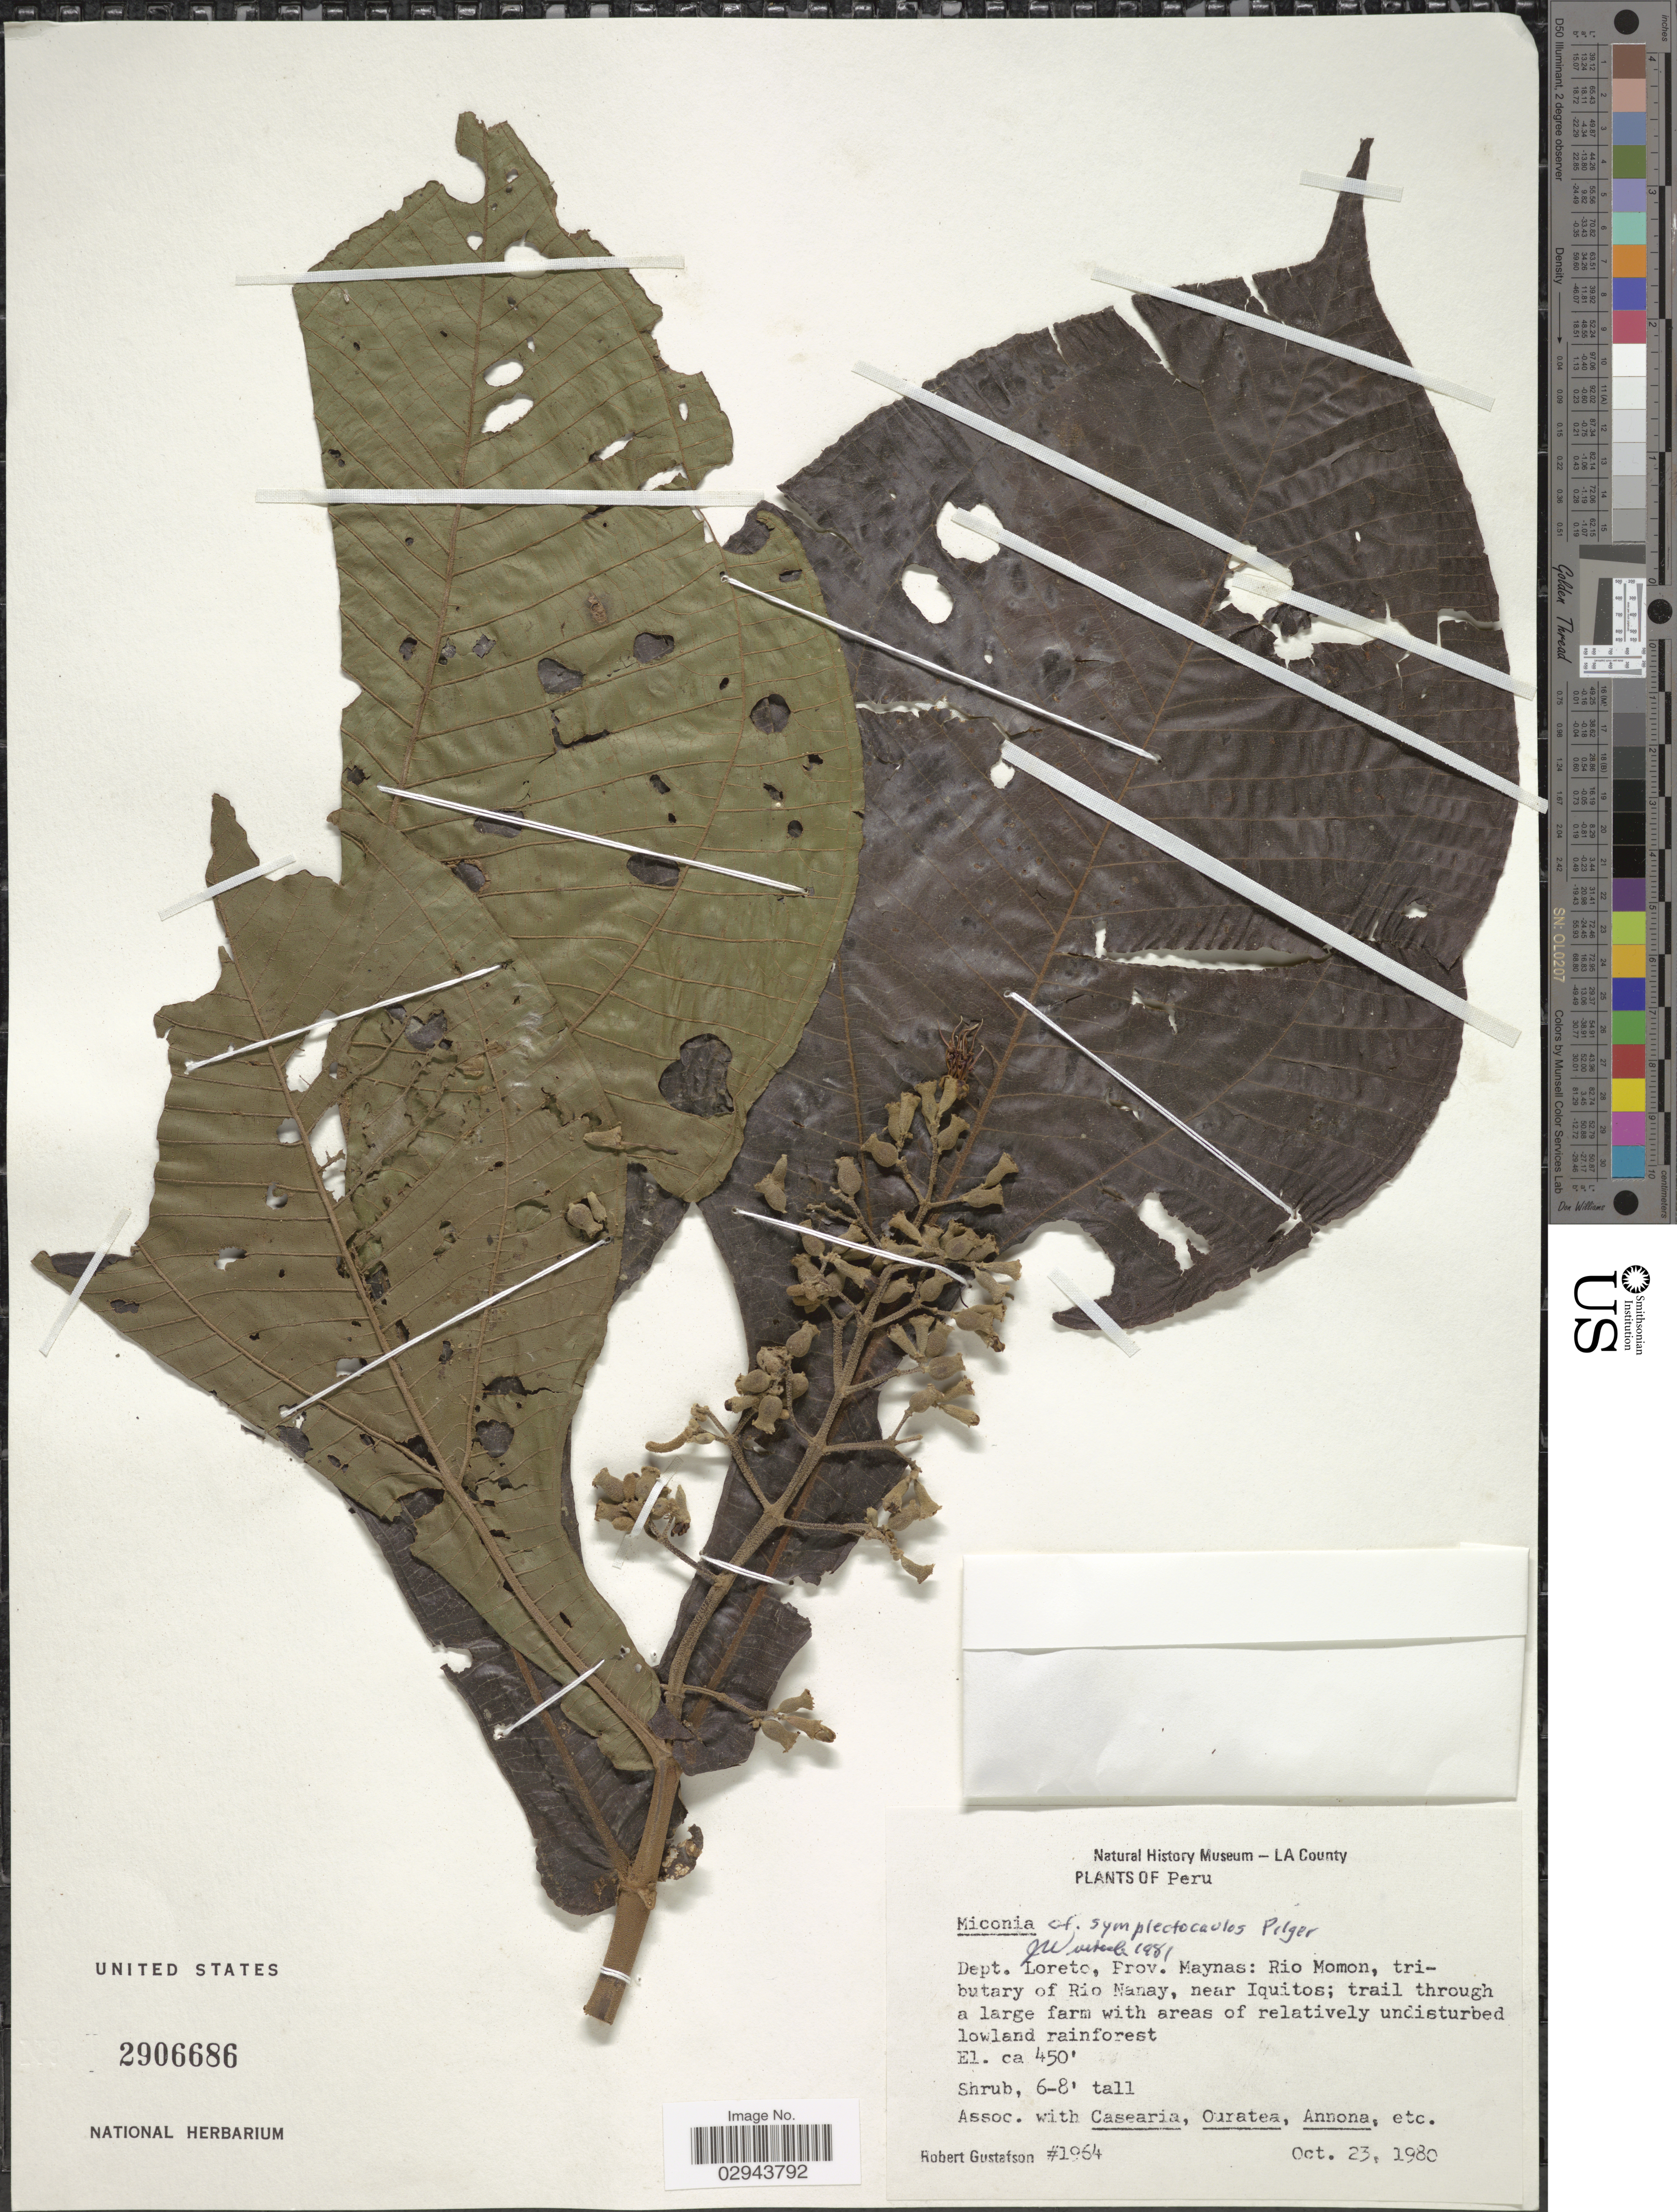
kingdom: Plantae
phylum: Tracheophyta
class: Magnoliopsida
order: Myrtales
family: Melastomataceae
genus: Miconia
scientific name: Miconia symplectocaulos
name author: Pilg.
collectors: R. Gustafson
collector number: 1964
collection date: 1980-10-23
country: Peru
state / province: Loreto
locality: Dept. Loreto, Prov. Maynas: Rio Momon, tributary of Rio Nanay, near Iquitos.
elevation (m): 137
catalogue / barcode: US 2906686